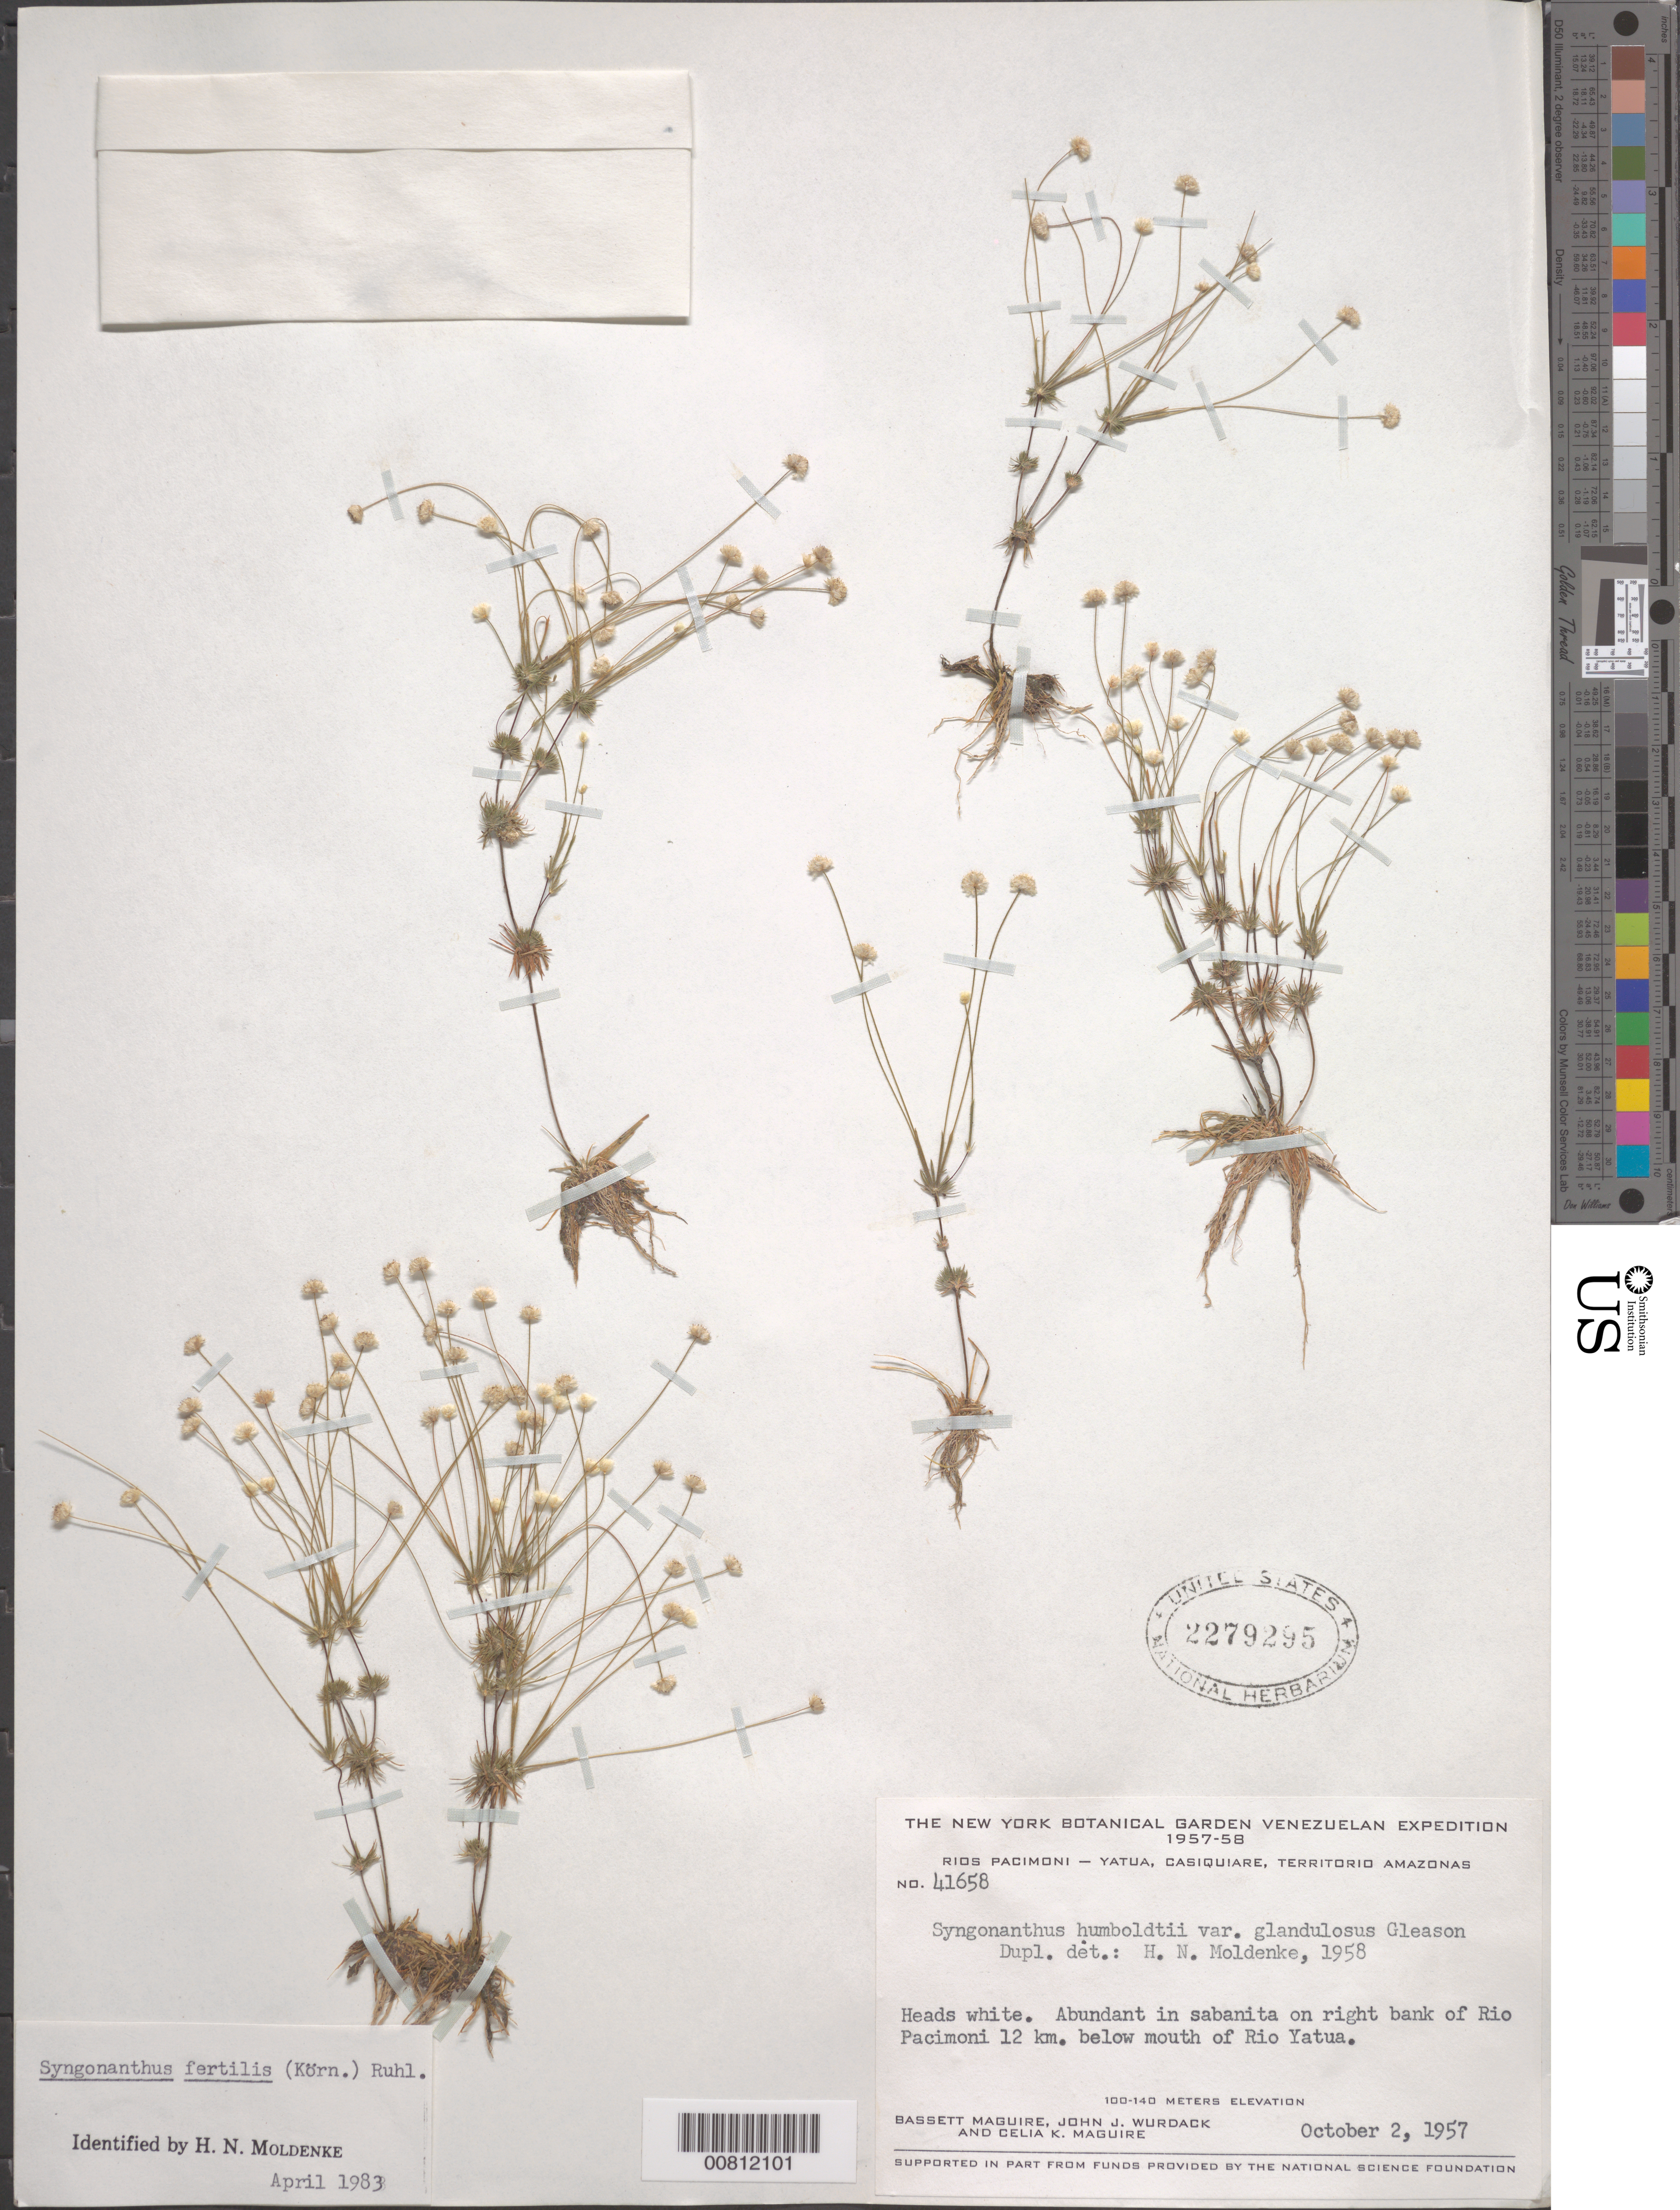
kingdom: Plantae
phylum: Tracheophyta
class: Liliopsida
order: Poales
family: Eriocaulaceae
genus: Syngonanthus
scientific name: Syngonanthus fertilis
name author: (Körn.) Ruhland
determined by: Moldenke, H. N.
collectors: B. Maguire, J. J. Wurdack & C. K. Maguire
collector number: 41658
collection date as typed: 2-Oct-57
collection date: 1957-10-02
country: Venezuela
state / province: Amazonas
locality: Río Pacimoni - Yatua, Casiquiare, right bank of Río Pacimoni at 12 km below mouth of Río Yatua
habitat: Sabanita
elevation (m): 100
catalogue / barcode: US 2279295